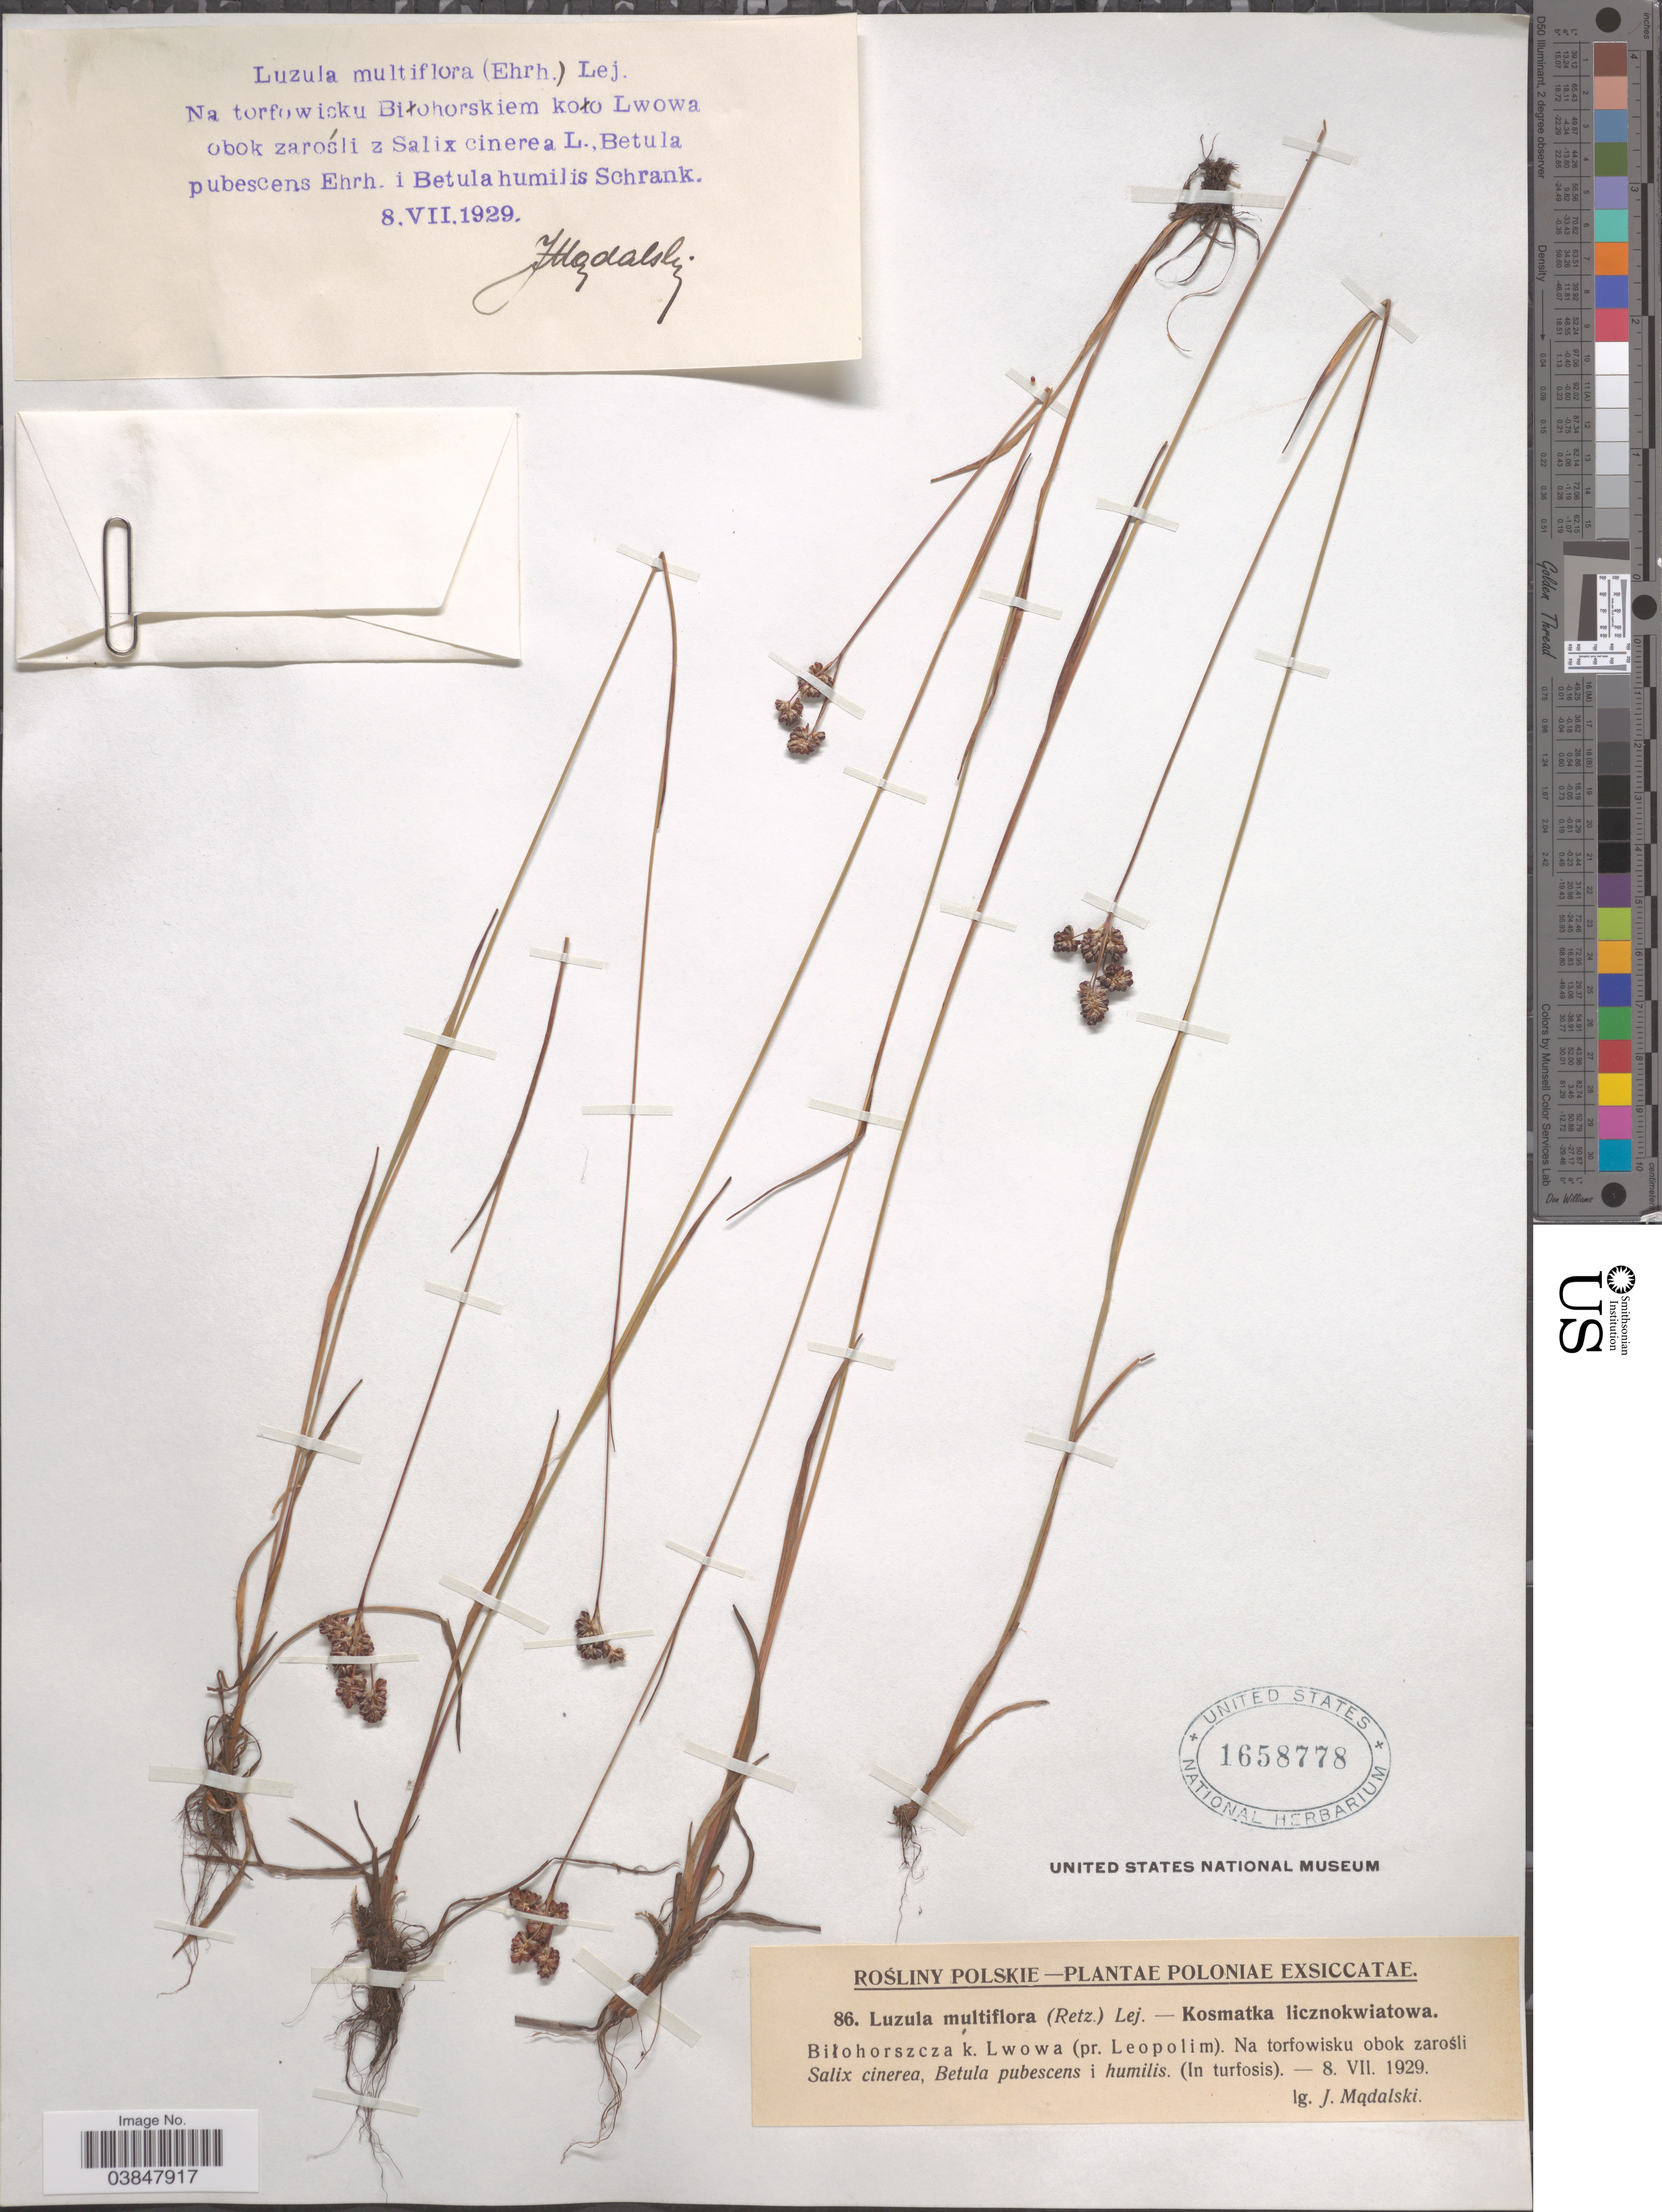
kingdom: Plantae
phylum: Tracheophyta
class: Liliopsida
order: Poales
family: Juncaceae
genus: Luzula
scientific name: Luzula multiflora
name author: (Ehrh.) Lej.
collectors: J. Madalski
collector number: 86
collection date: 1929-07-08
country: Poland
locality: Bilohorszcza k. Lwowa (pr. Leopolim)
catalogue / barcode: US 1658778